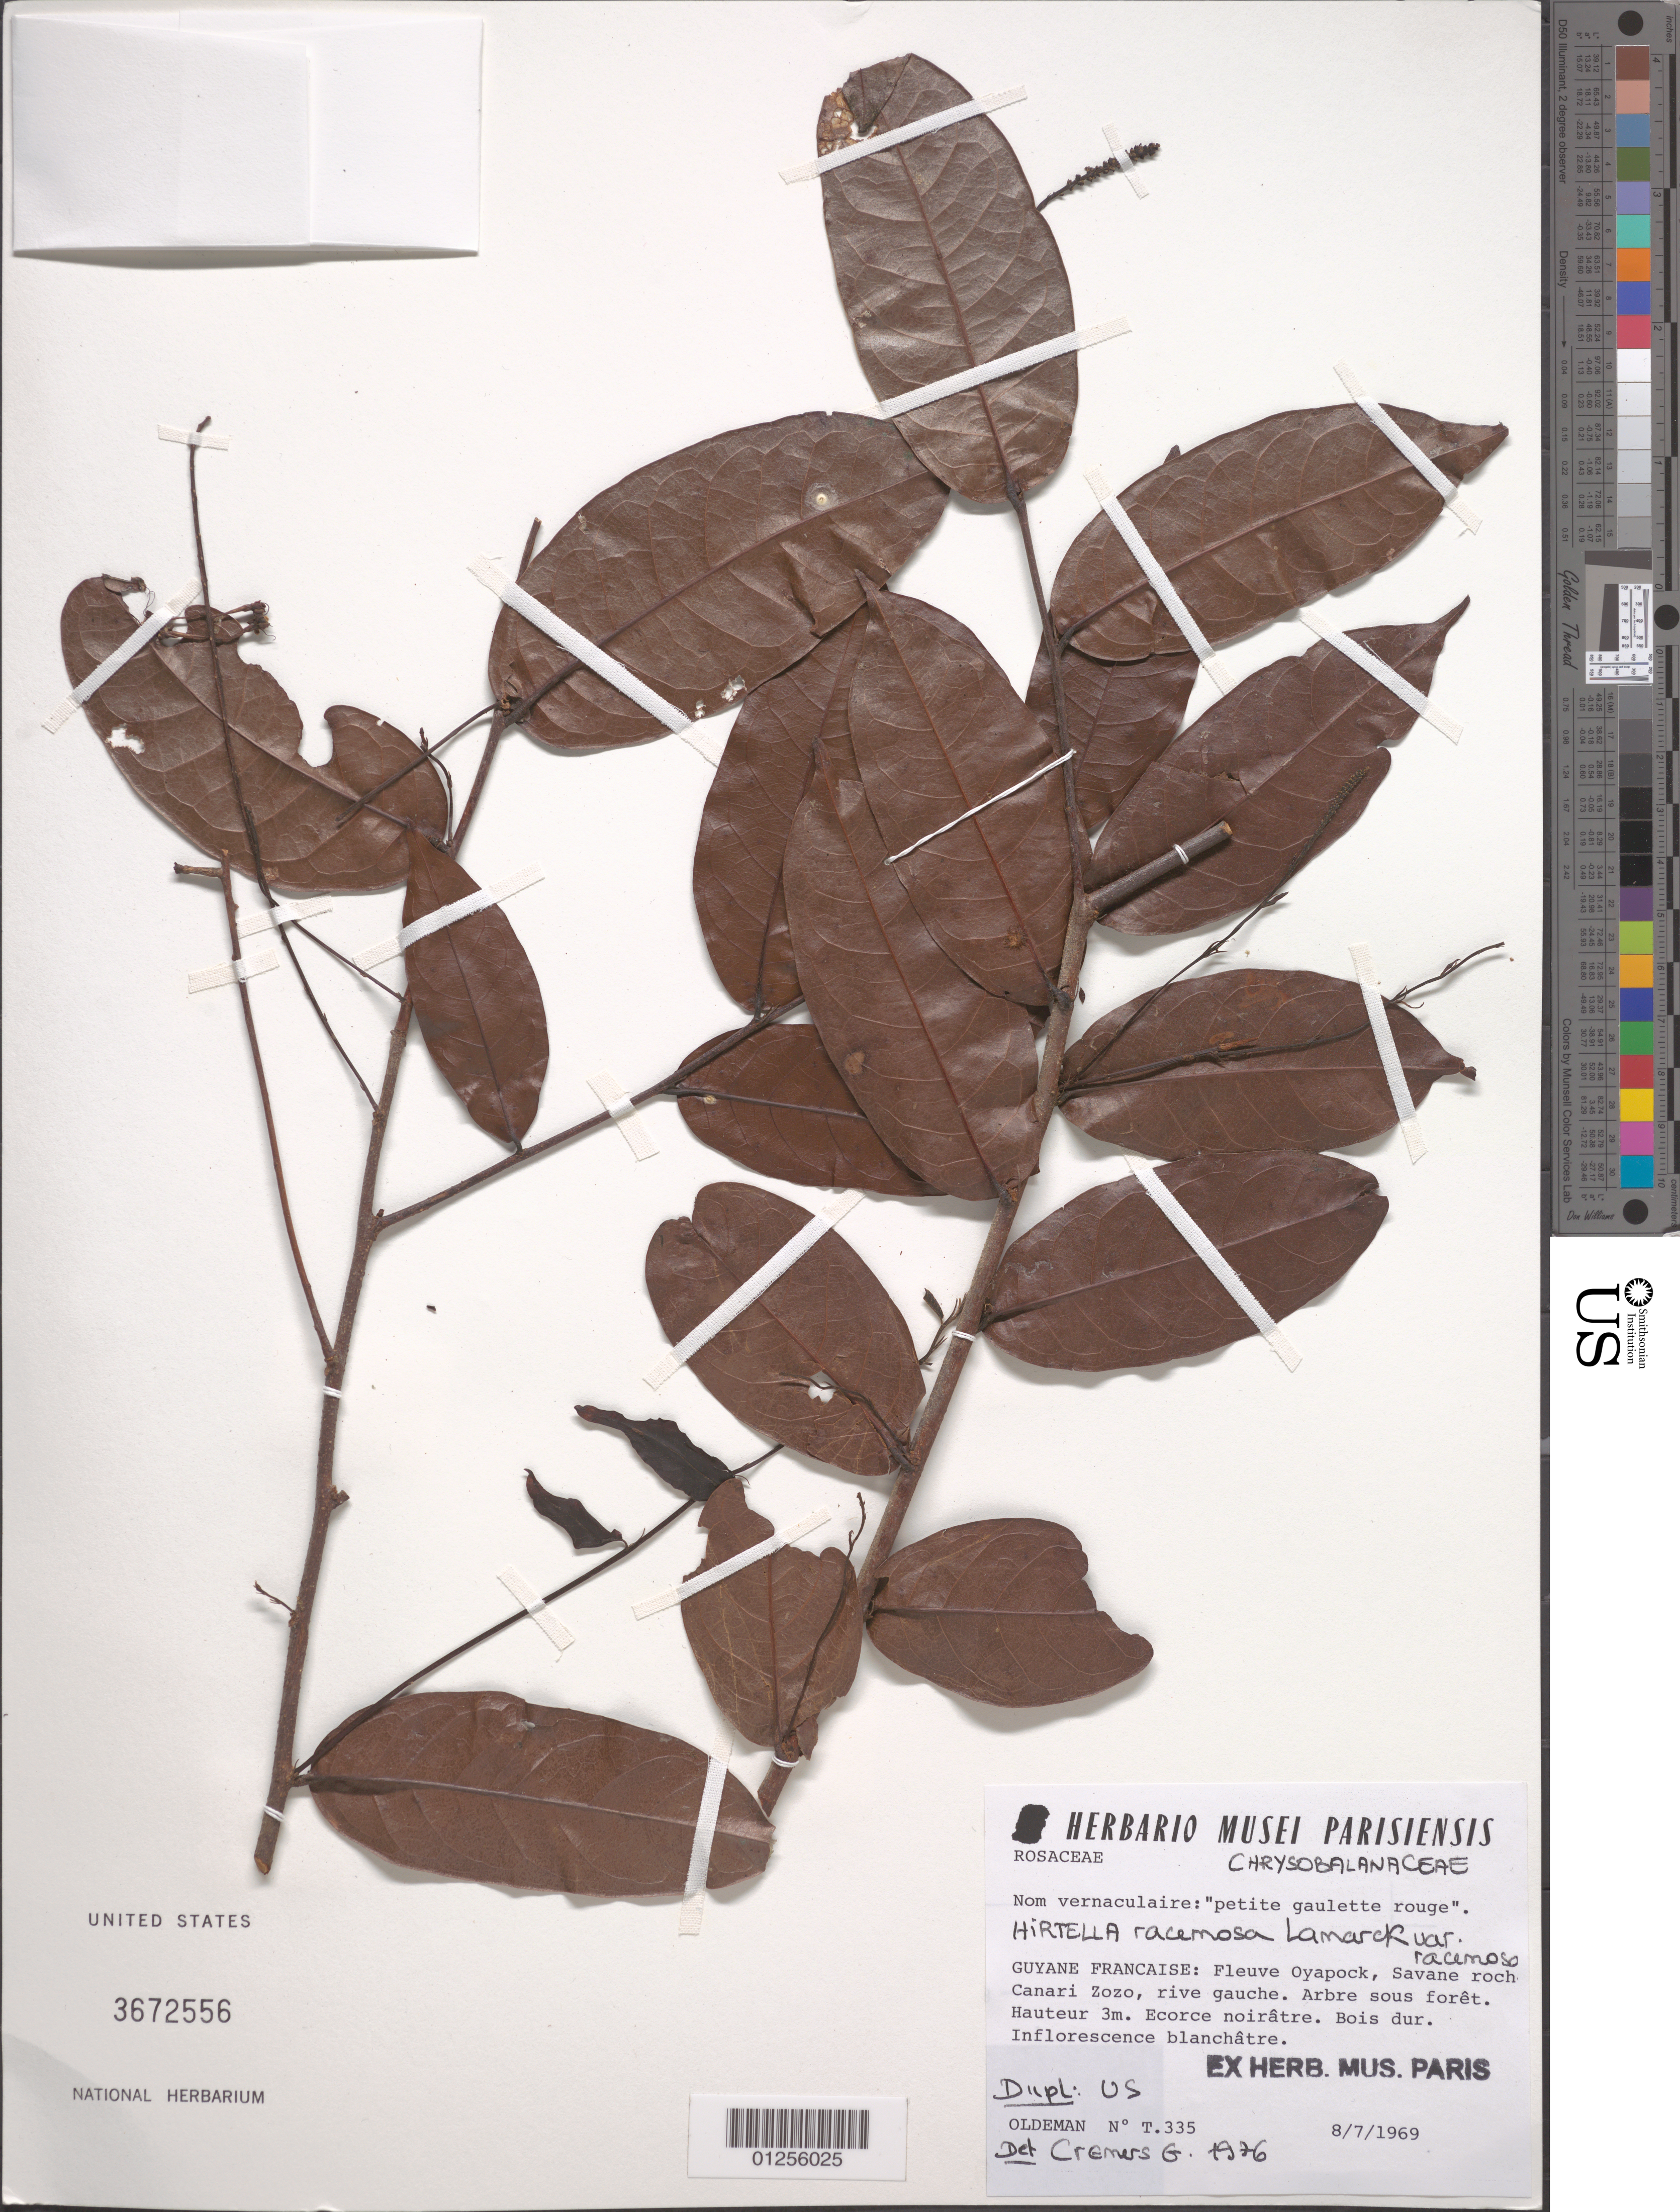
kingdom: Plantae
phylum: Tracheophyta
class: Magnoliopsida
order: Malpighiales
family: Chrysobalanaceae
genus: Hirtella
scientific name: Hirtella racemosa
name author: Lam.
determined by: Cremers, Georges A.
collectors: R. Oldeman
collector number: T-335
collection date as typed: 8-Jul-69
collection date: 1969-07-08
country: French Guiana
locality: Fleuve Oyapock, Savane Roche, Roche Canari Zozo, rive gauche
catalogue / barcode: US 3672556